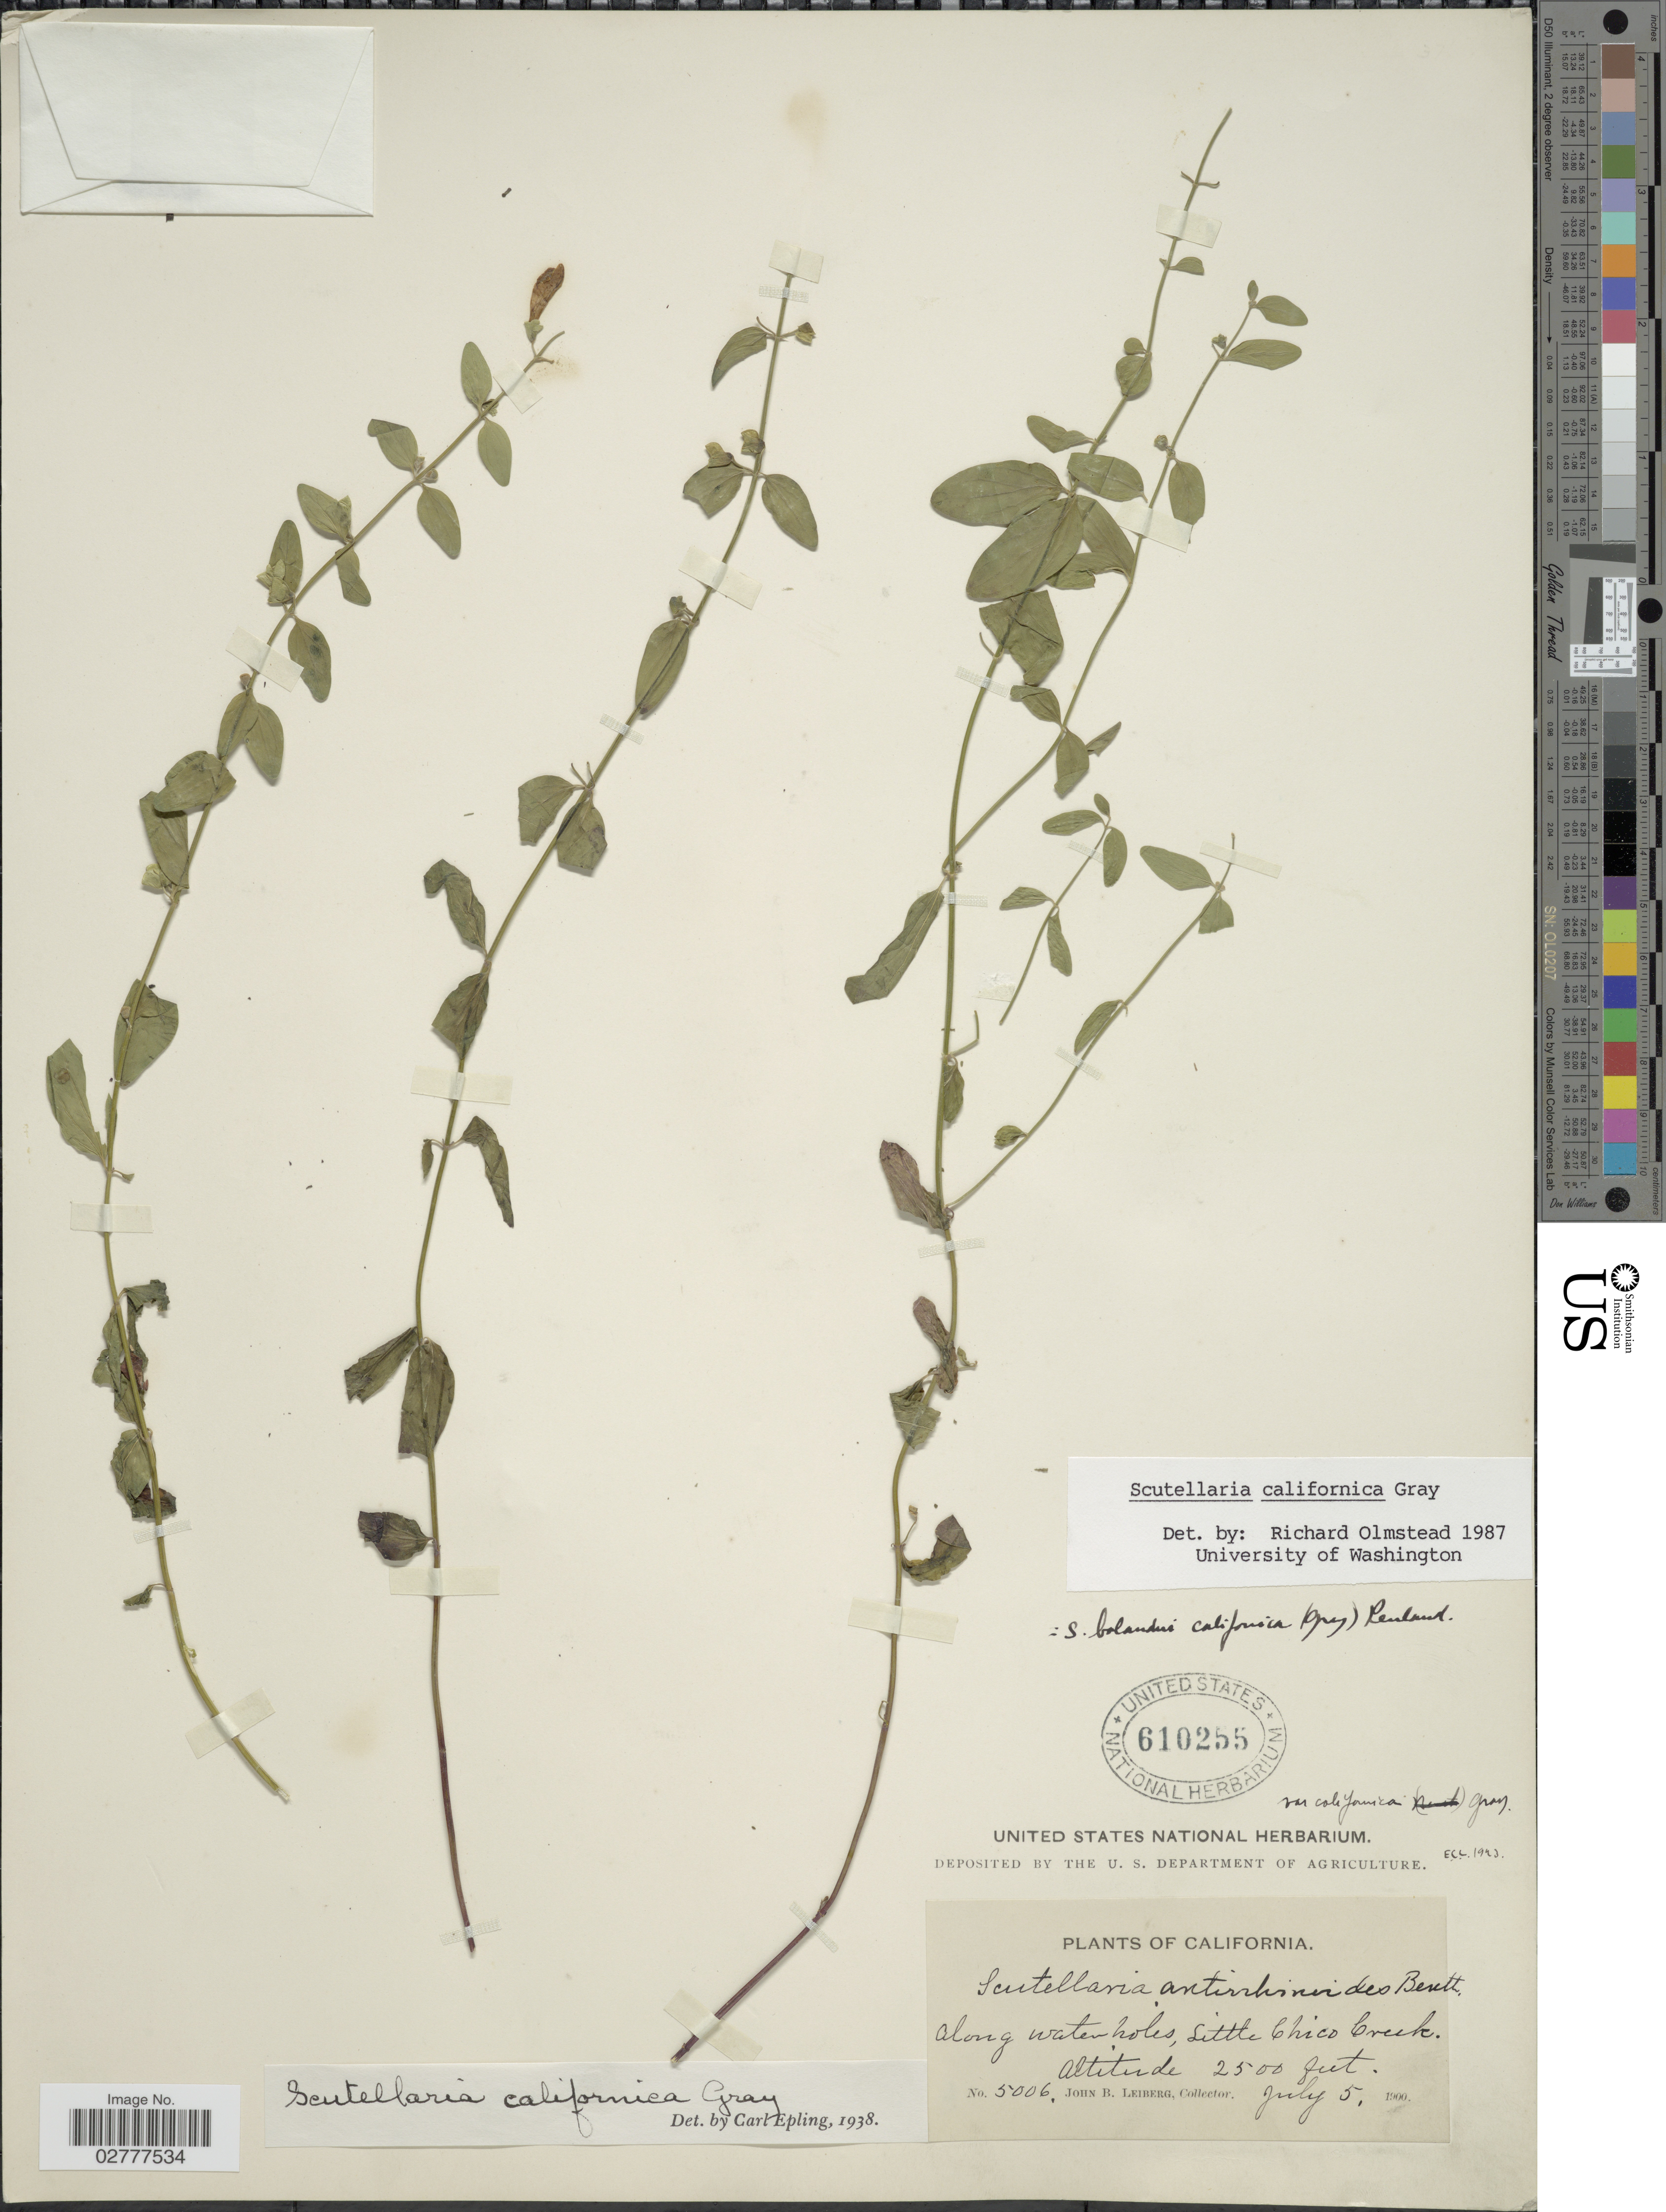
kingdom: Plantae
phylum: Tracheophyta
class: Magnoliopsida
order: Lamiales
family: Lamiaceae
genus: Scutellaria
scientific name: Scutellaria californica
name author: A. Gray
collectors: J. B. Leiberg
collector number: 5006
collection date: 1900-07-05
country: United States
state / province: California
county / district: Butte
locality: Along water holes, Little Chico Creek.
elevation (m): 762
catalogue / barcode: US 610255